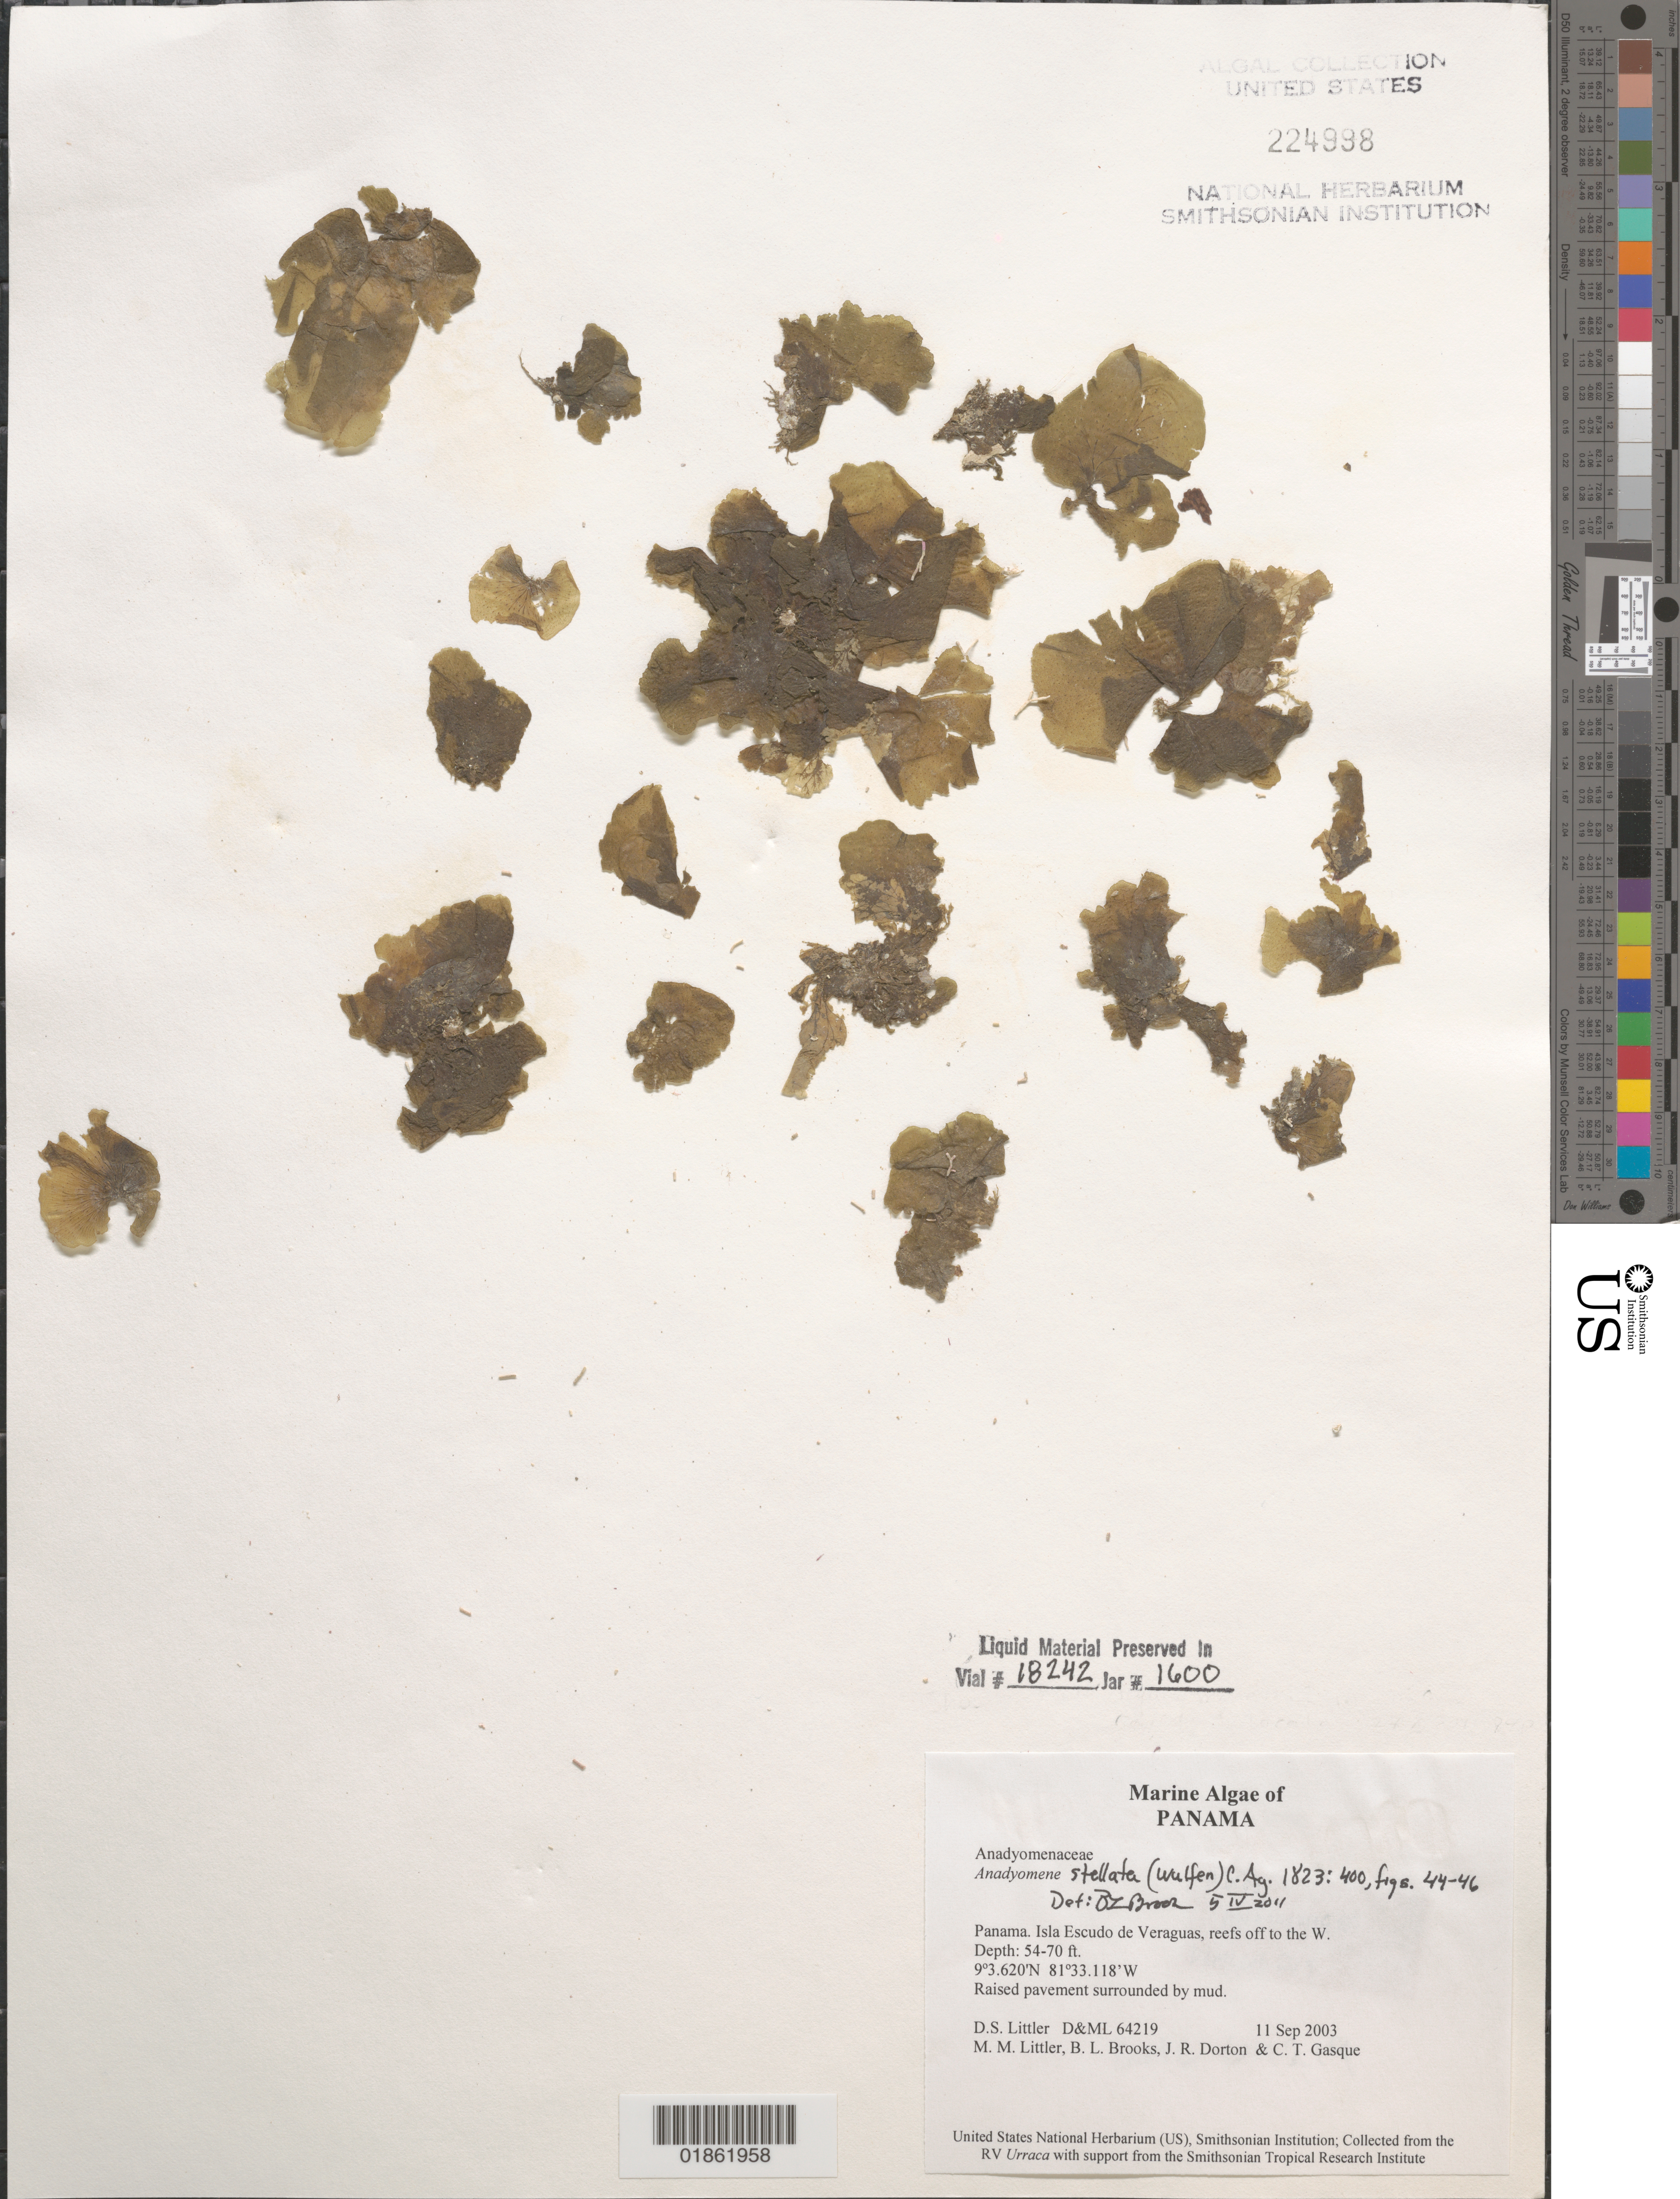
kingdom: Plantae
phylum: Chlorophyta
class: Ulvophyceae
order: Cladophorales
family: Anadyomenaceae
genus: Anadyomene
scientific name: Anadyomene sp.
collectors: M. M. Littler, D. S. Littler & B. Brooks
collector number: D&ML 64219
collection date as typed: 11 Sep 2003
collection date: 2003-09-11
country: Panama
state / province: Bocas del Toro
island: Escudo de Veraguas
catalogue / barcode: US 224998